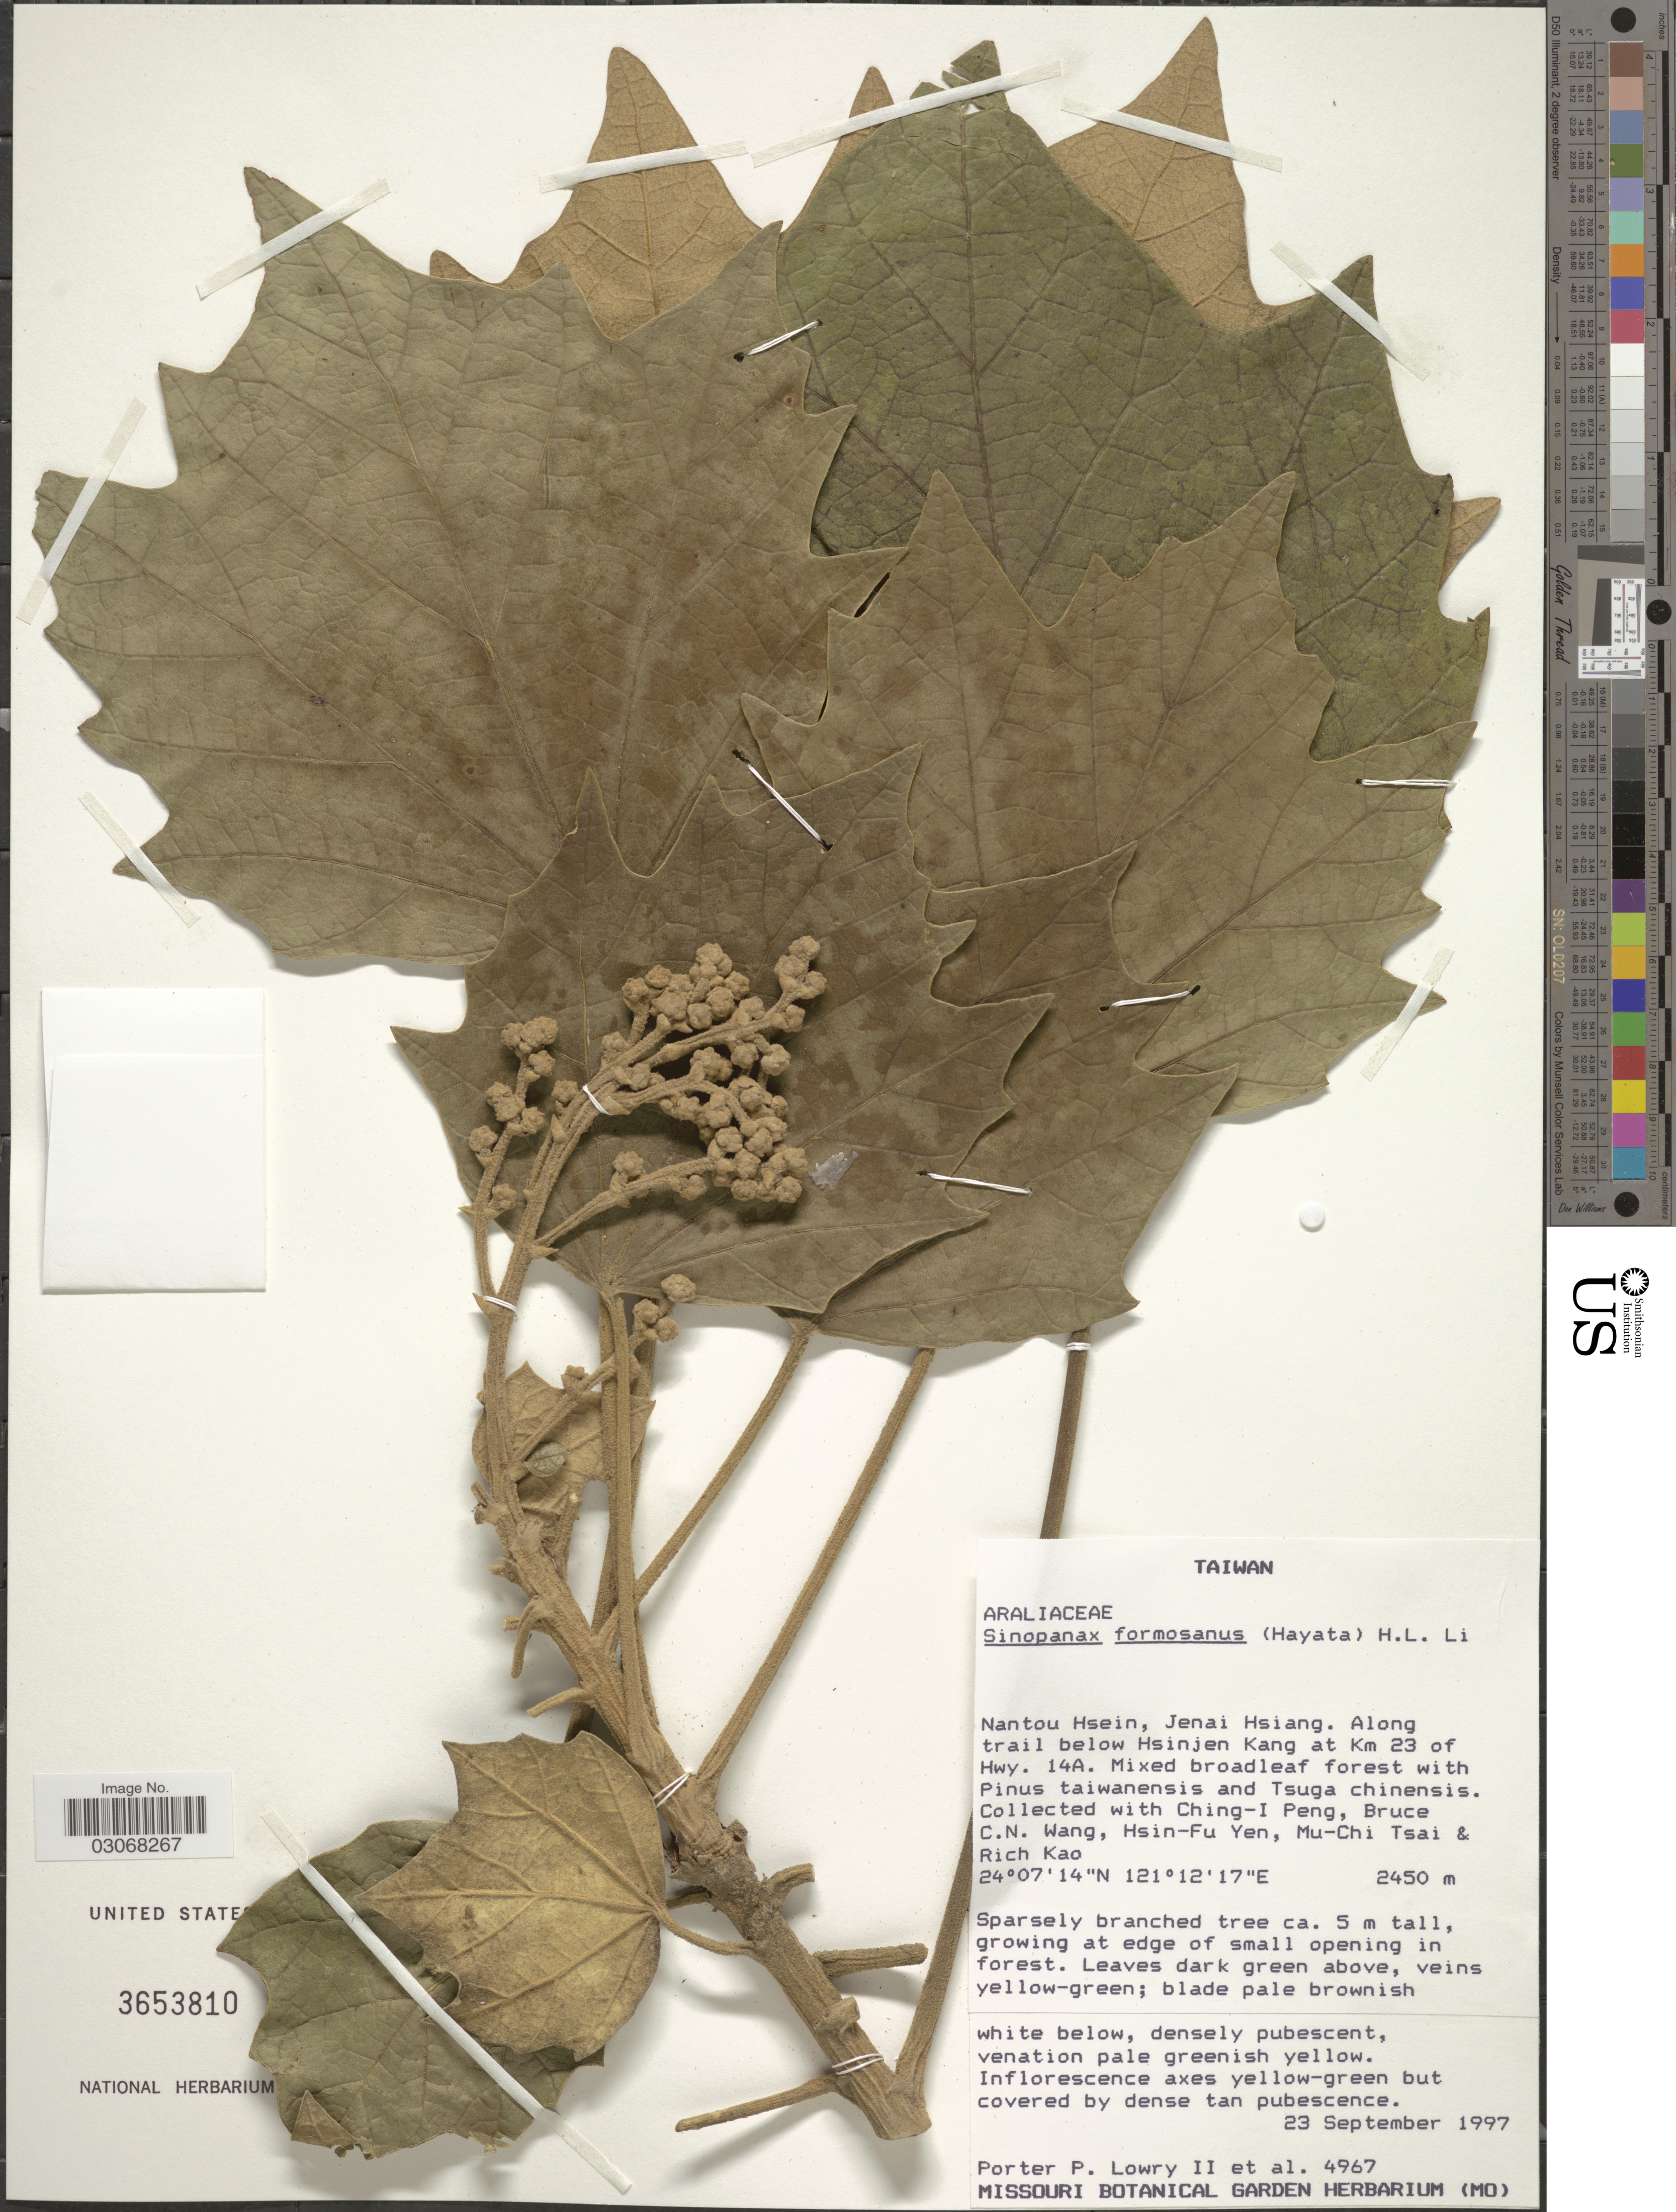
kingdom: Plantae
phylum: Tracheophyta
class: Magnoliopsida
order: Apiales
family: Araliaceae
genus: Sinopanax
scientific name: Sinopanax formosanus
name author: (Hayata) H.L. Li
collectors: P. P. Lowry, C.-I Peng, Bruce, C. N. Wang & et al.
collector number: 4967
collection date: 1997-09-23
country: Taiwan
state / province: Nantou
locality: Nantou Hsein, Jenai Hsiang. Along trail below Hsinjen Kang at Km 23 of Hwy. 14A.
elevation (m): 2450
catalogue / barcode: US 3653810